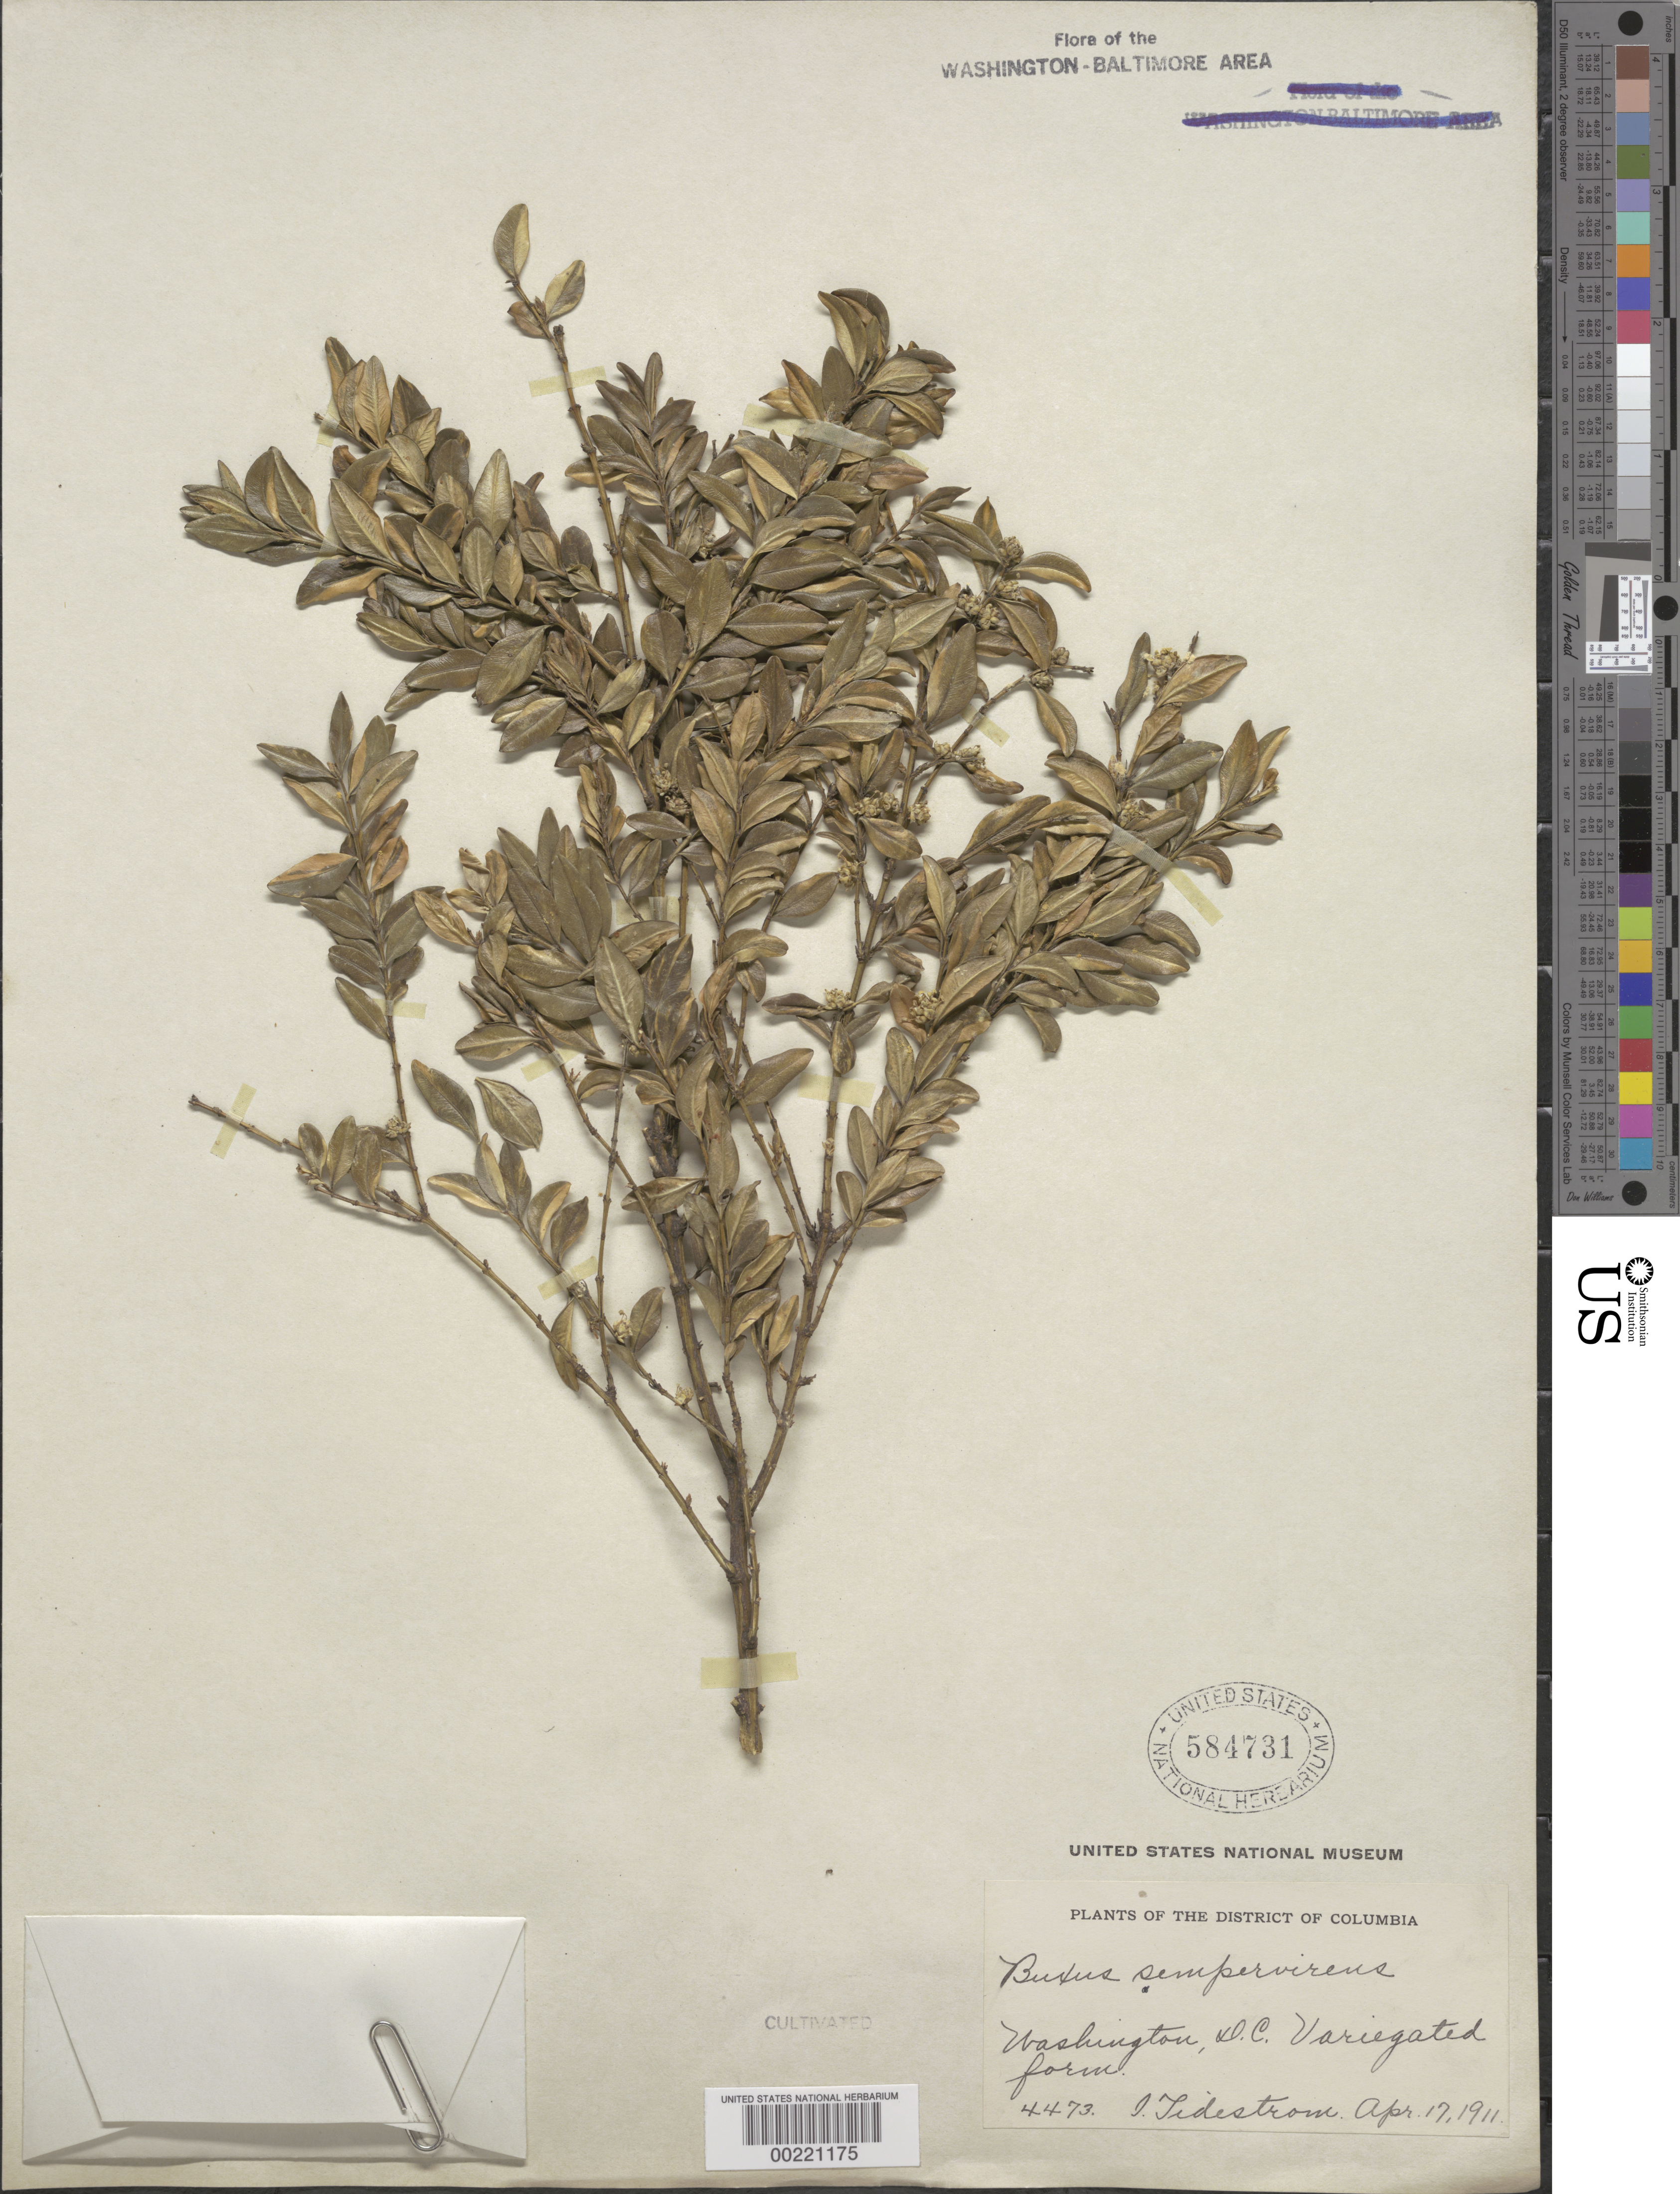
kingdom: Plantae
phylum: Tracheophyta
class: Magnoliopsida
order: Buxales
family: Buxaceae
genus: Buxus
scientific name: Buxus sempervirens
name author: L.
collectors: I. F. Tidestrom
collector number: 4473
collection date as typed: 17 Apr 1911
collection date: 1911-04-17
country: United States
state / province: District of Columbia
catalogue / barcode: US 584731